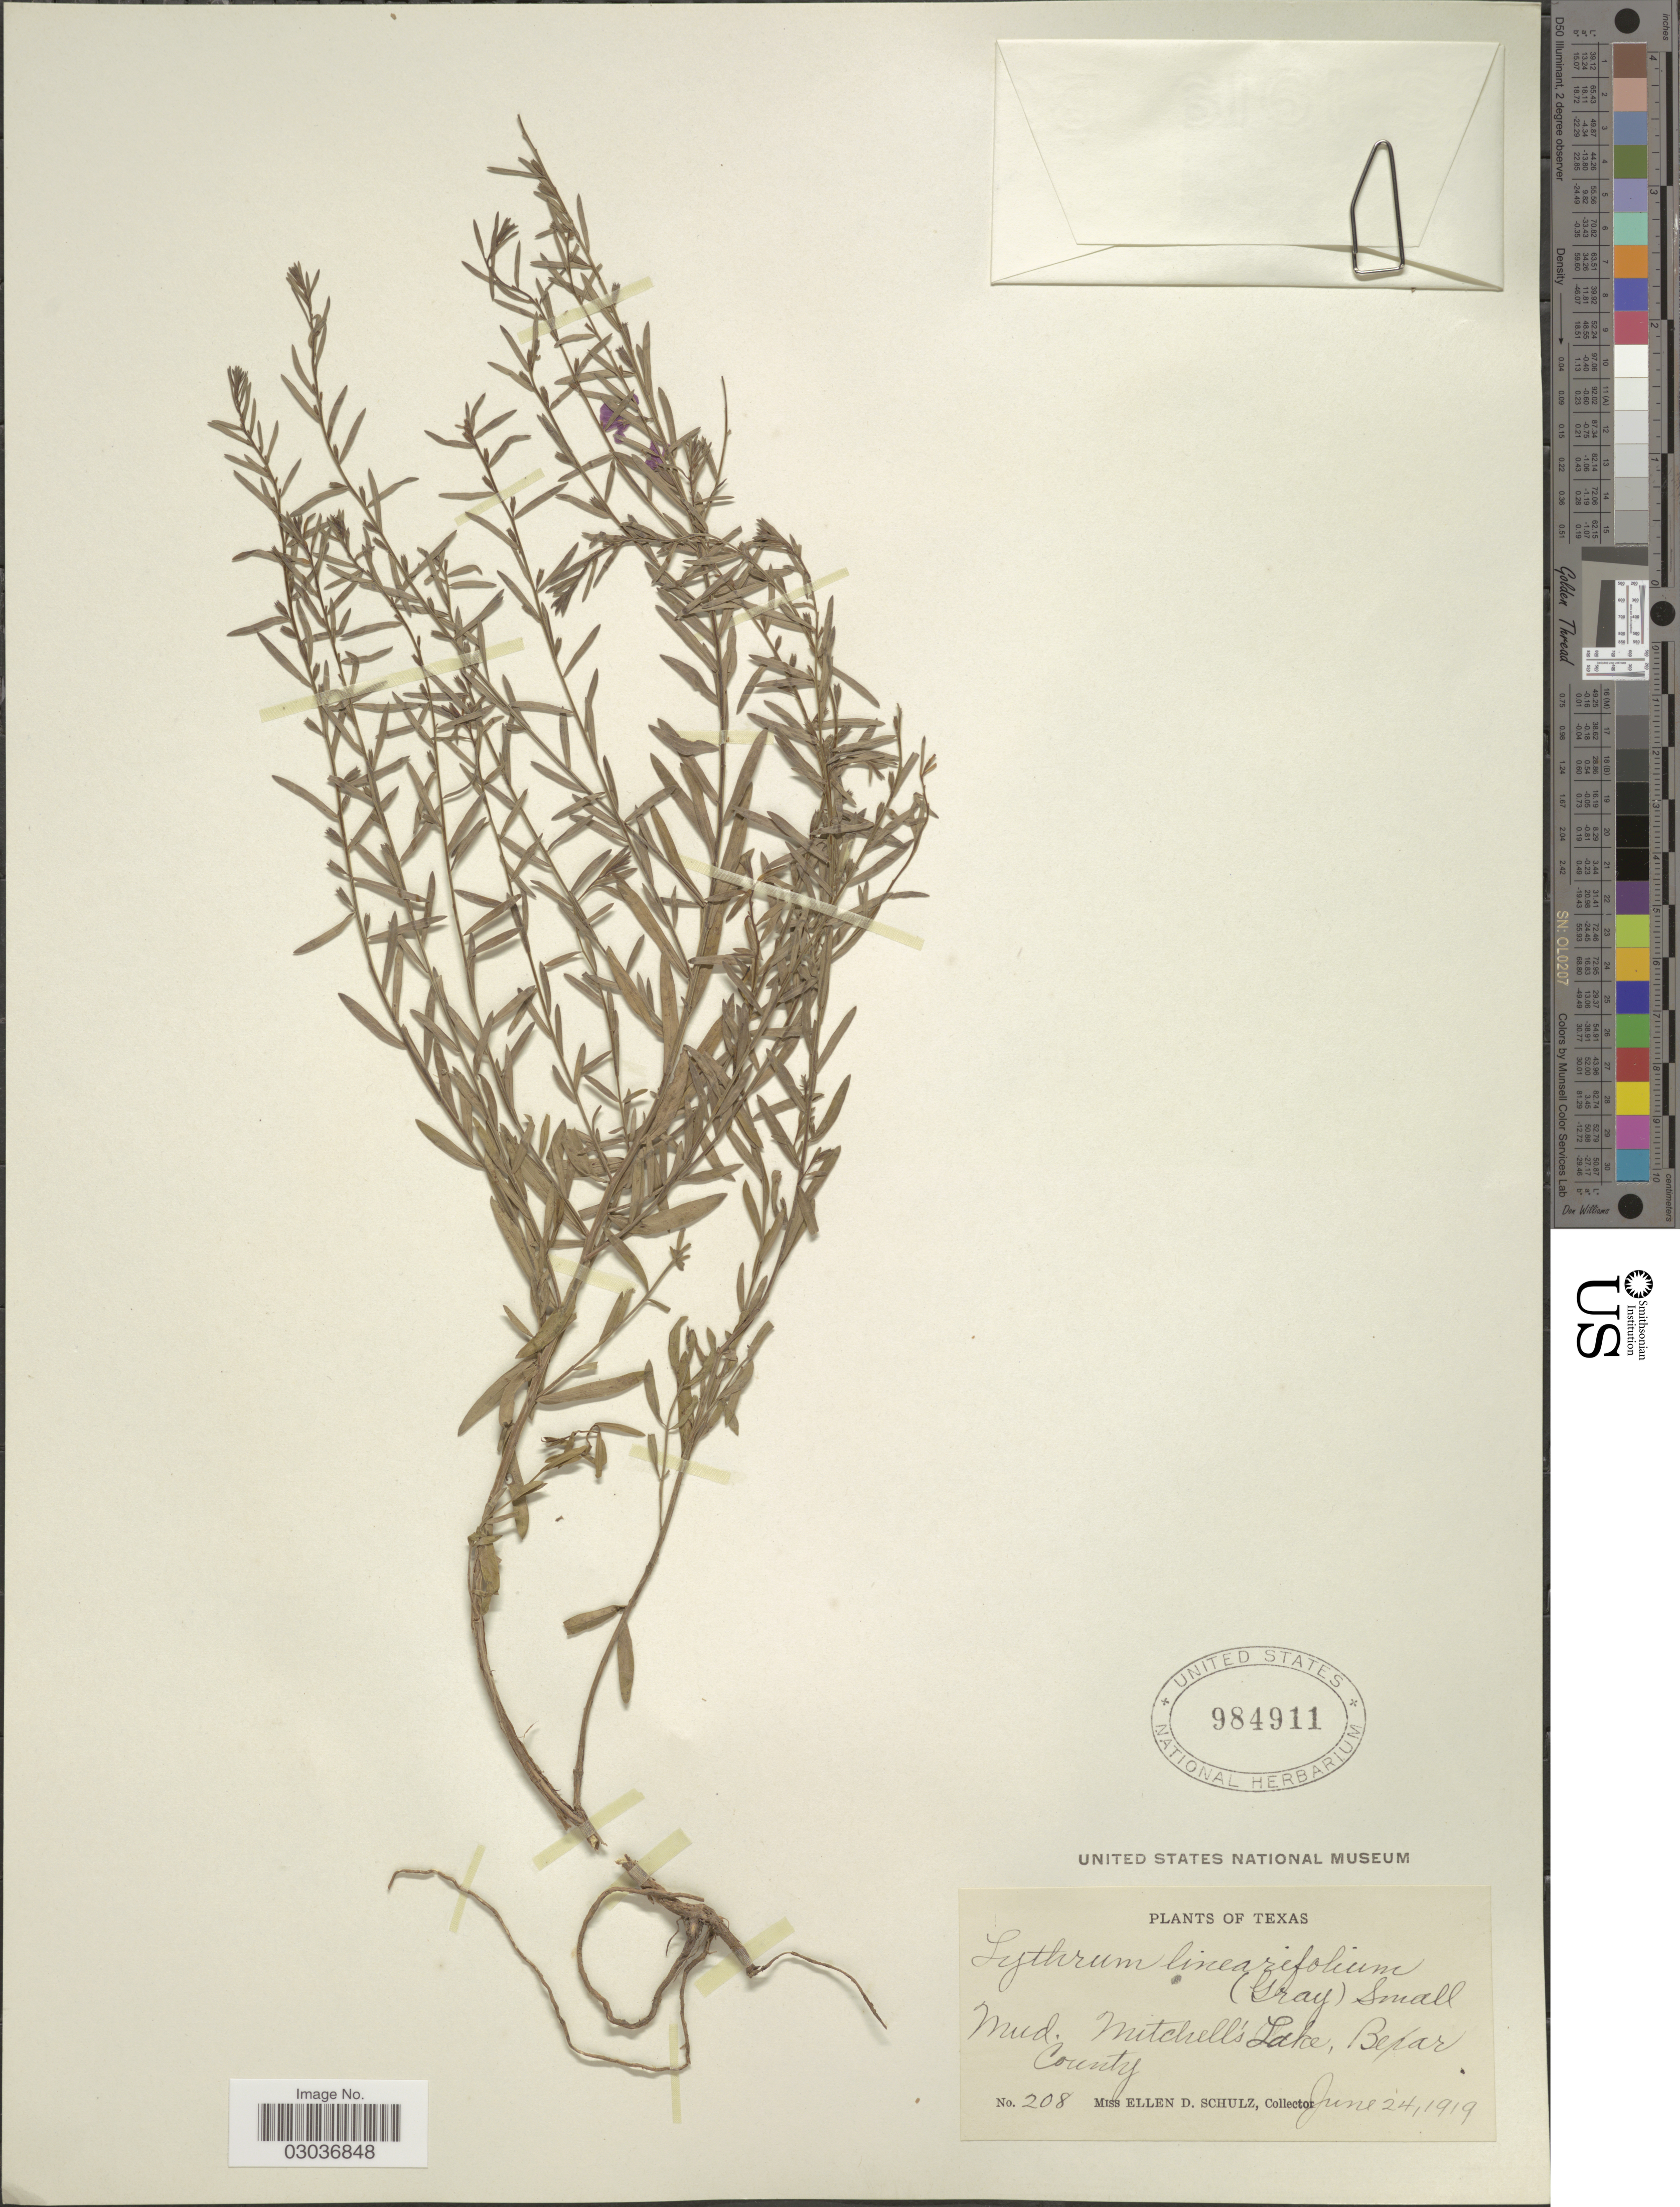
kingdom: Plantae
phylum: Tracheophyta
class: Magnoliopsida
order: Myrtales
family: Lythraceae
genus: Lythrum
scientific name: Lythrum californicum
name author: Torr. & A. Gray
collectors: E. D. Schulz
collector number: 208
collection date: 1919-06-24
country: United States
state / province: Texas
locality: Mitchell's Lake, Bexar County.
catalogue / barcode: US 984911